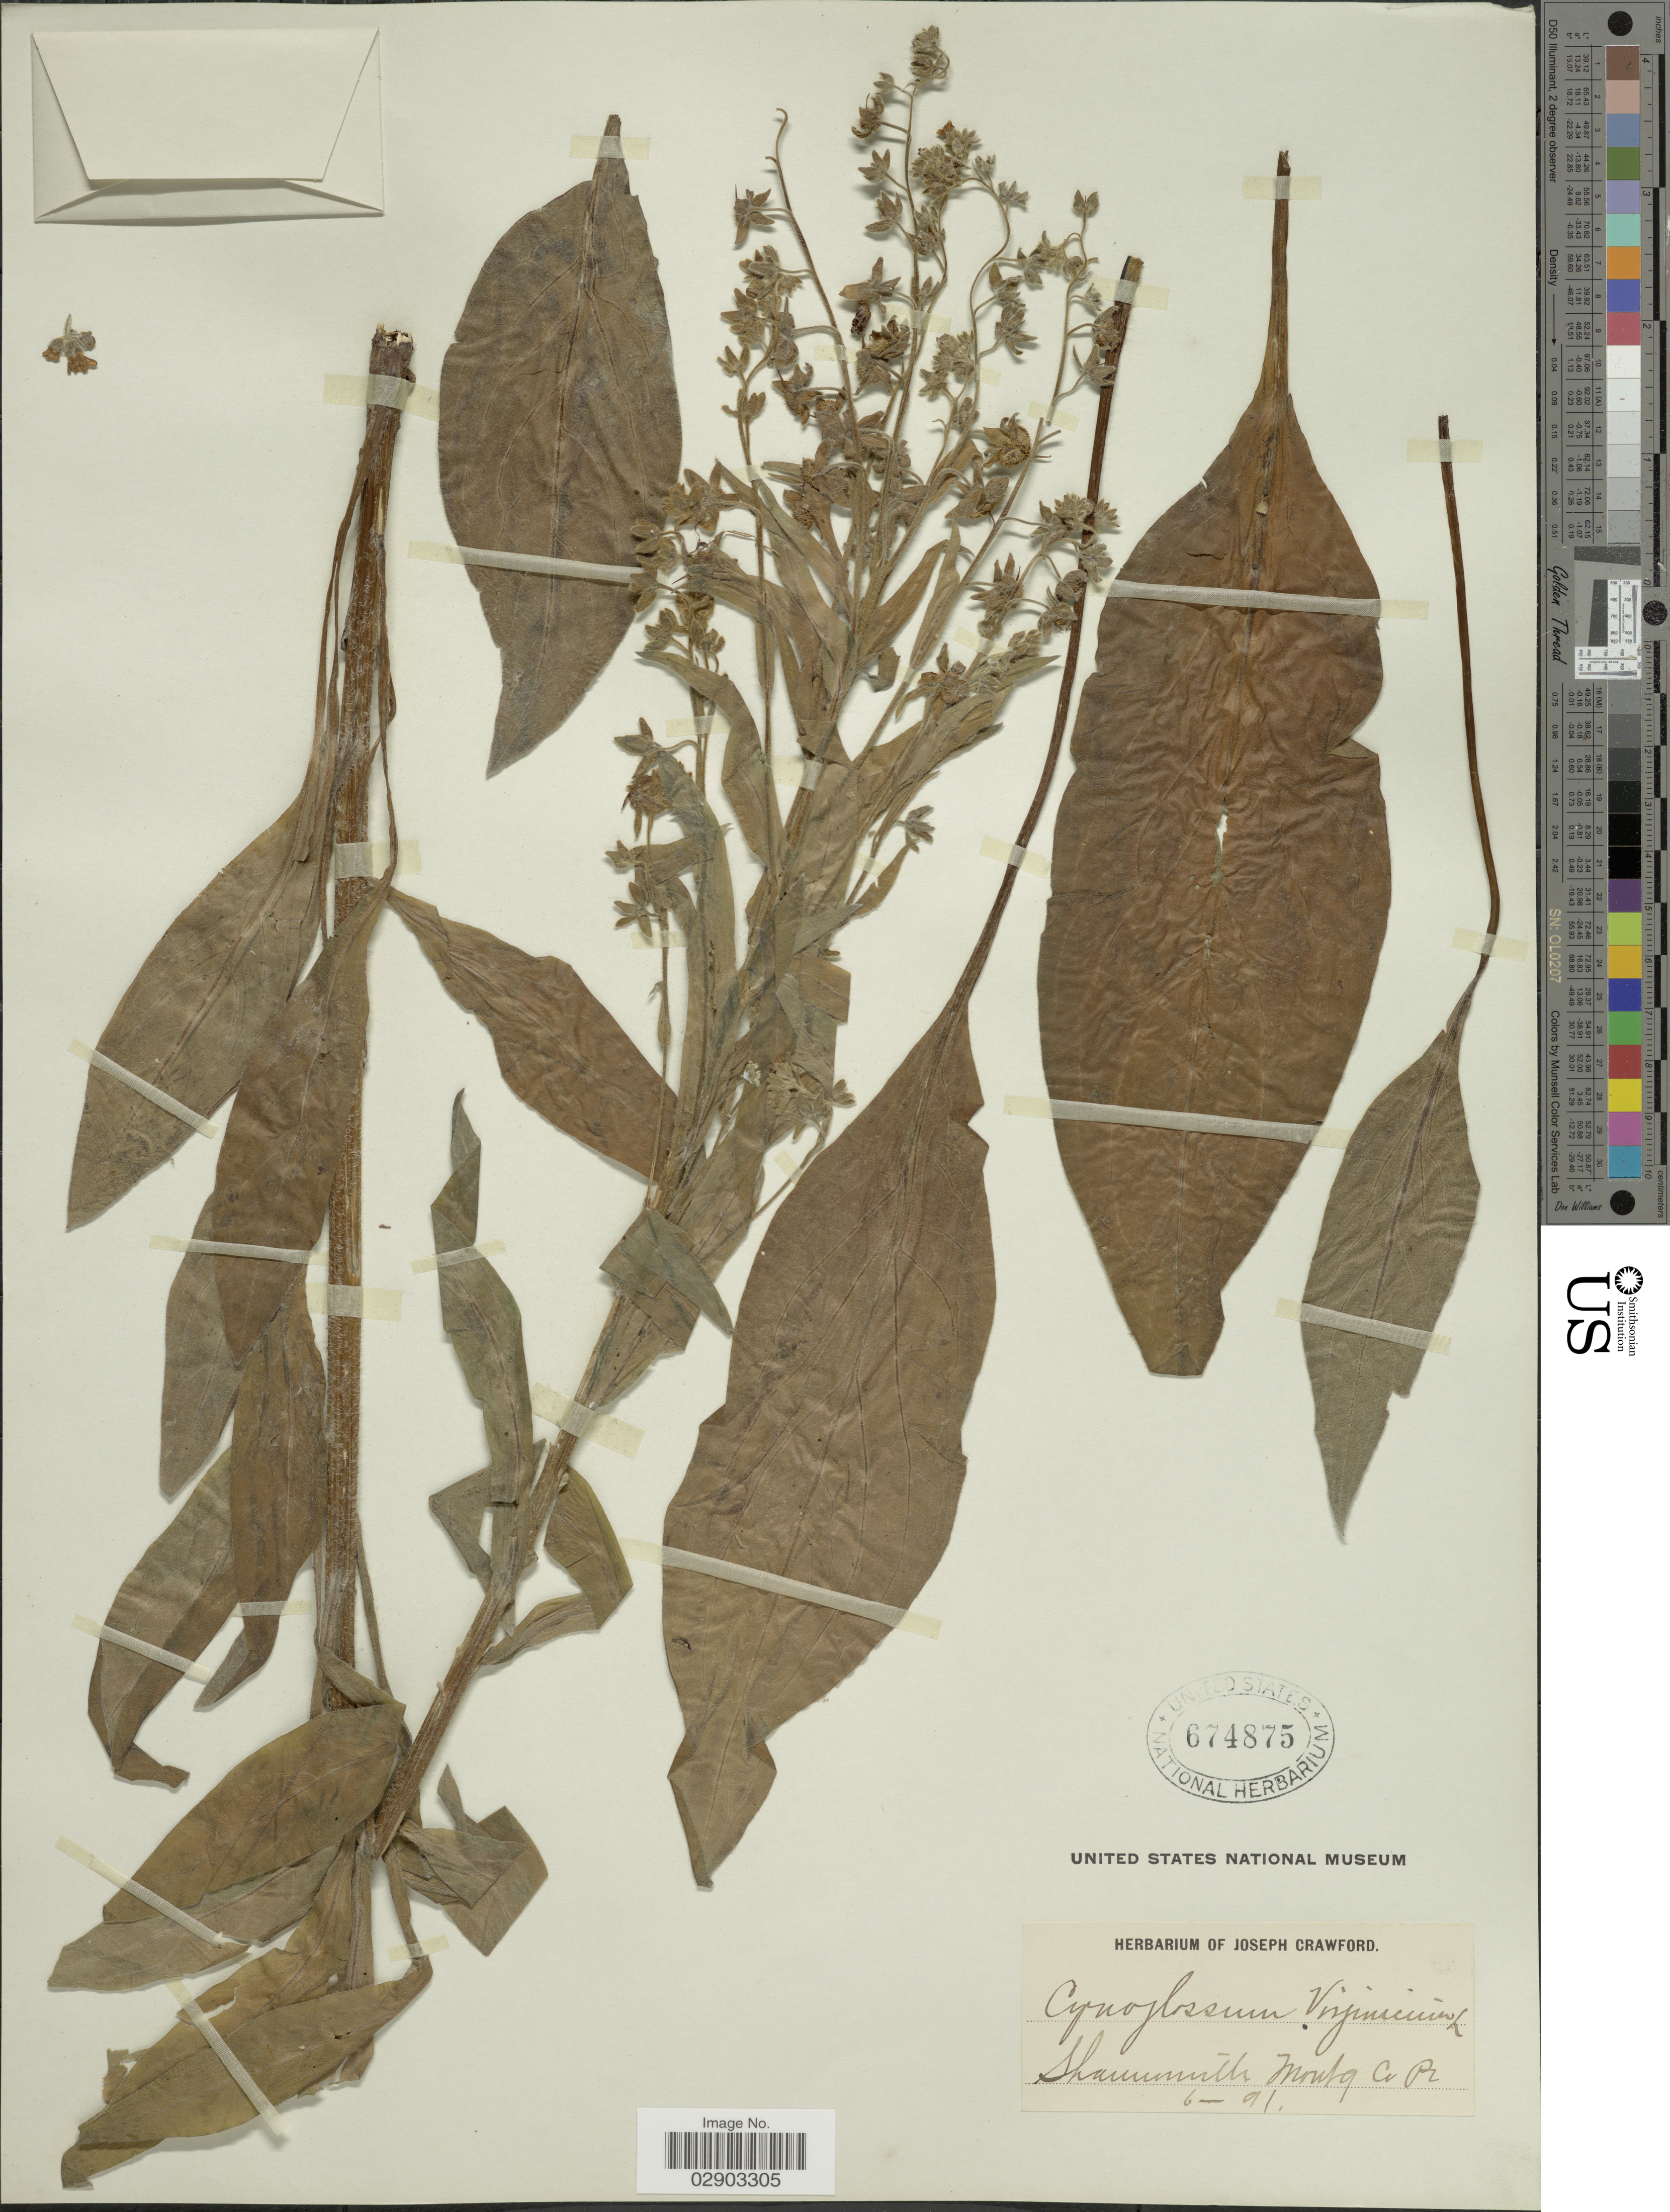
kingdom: Plantae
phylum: Tracheophyta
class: Magnoliopsida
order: Boraginales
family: Boraginaceae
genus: Cynoglossum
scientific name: Cynoglossum virginianum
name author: L.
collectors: ex herb. Joseph Crawford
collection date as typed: Transcribed d/m/y: /6/91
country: United States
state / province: Pennsylvania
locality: Shannonville Montg. Co.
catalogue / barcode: US 674875